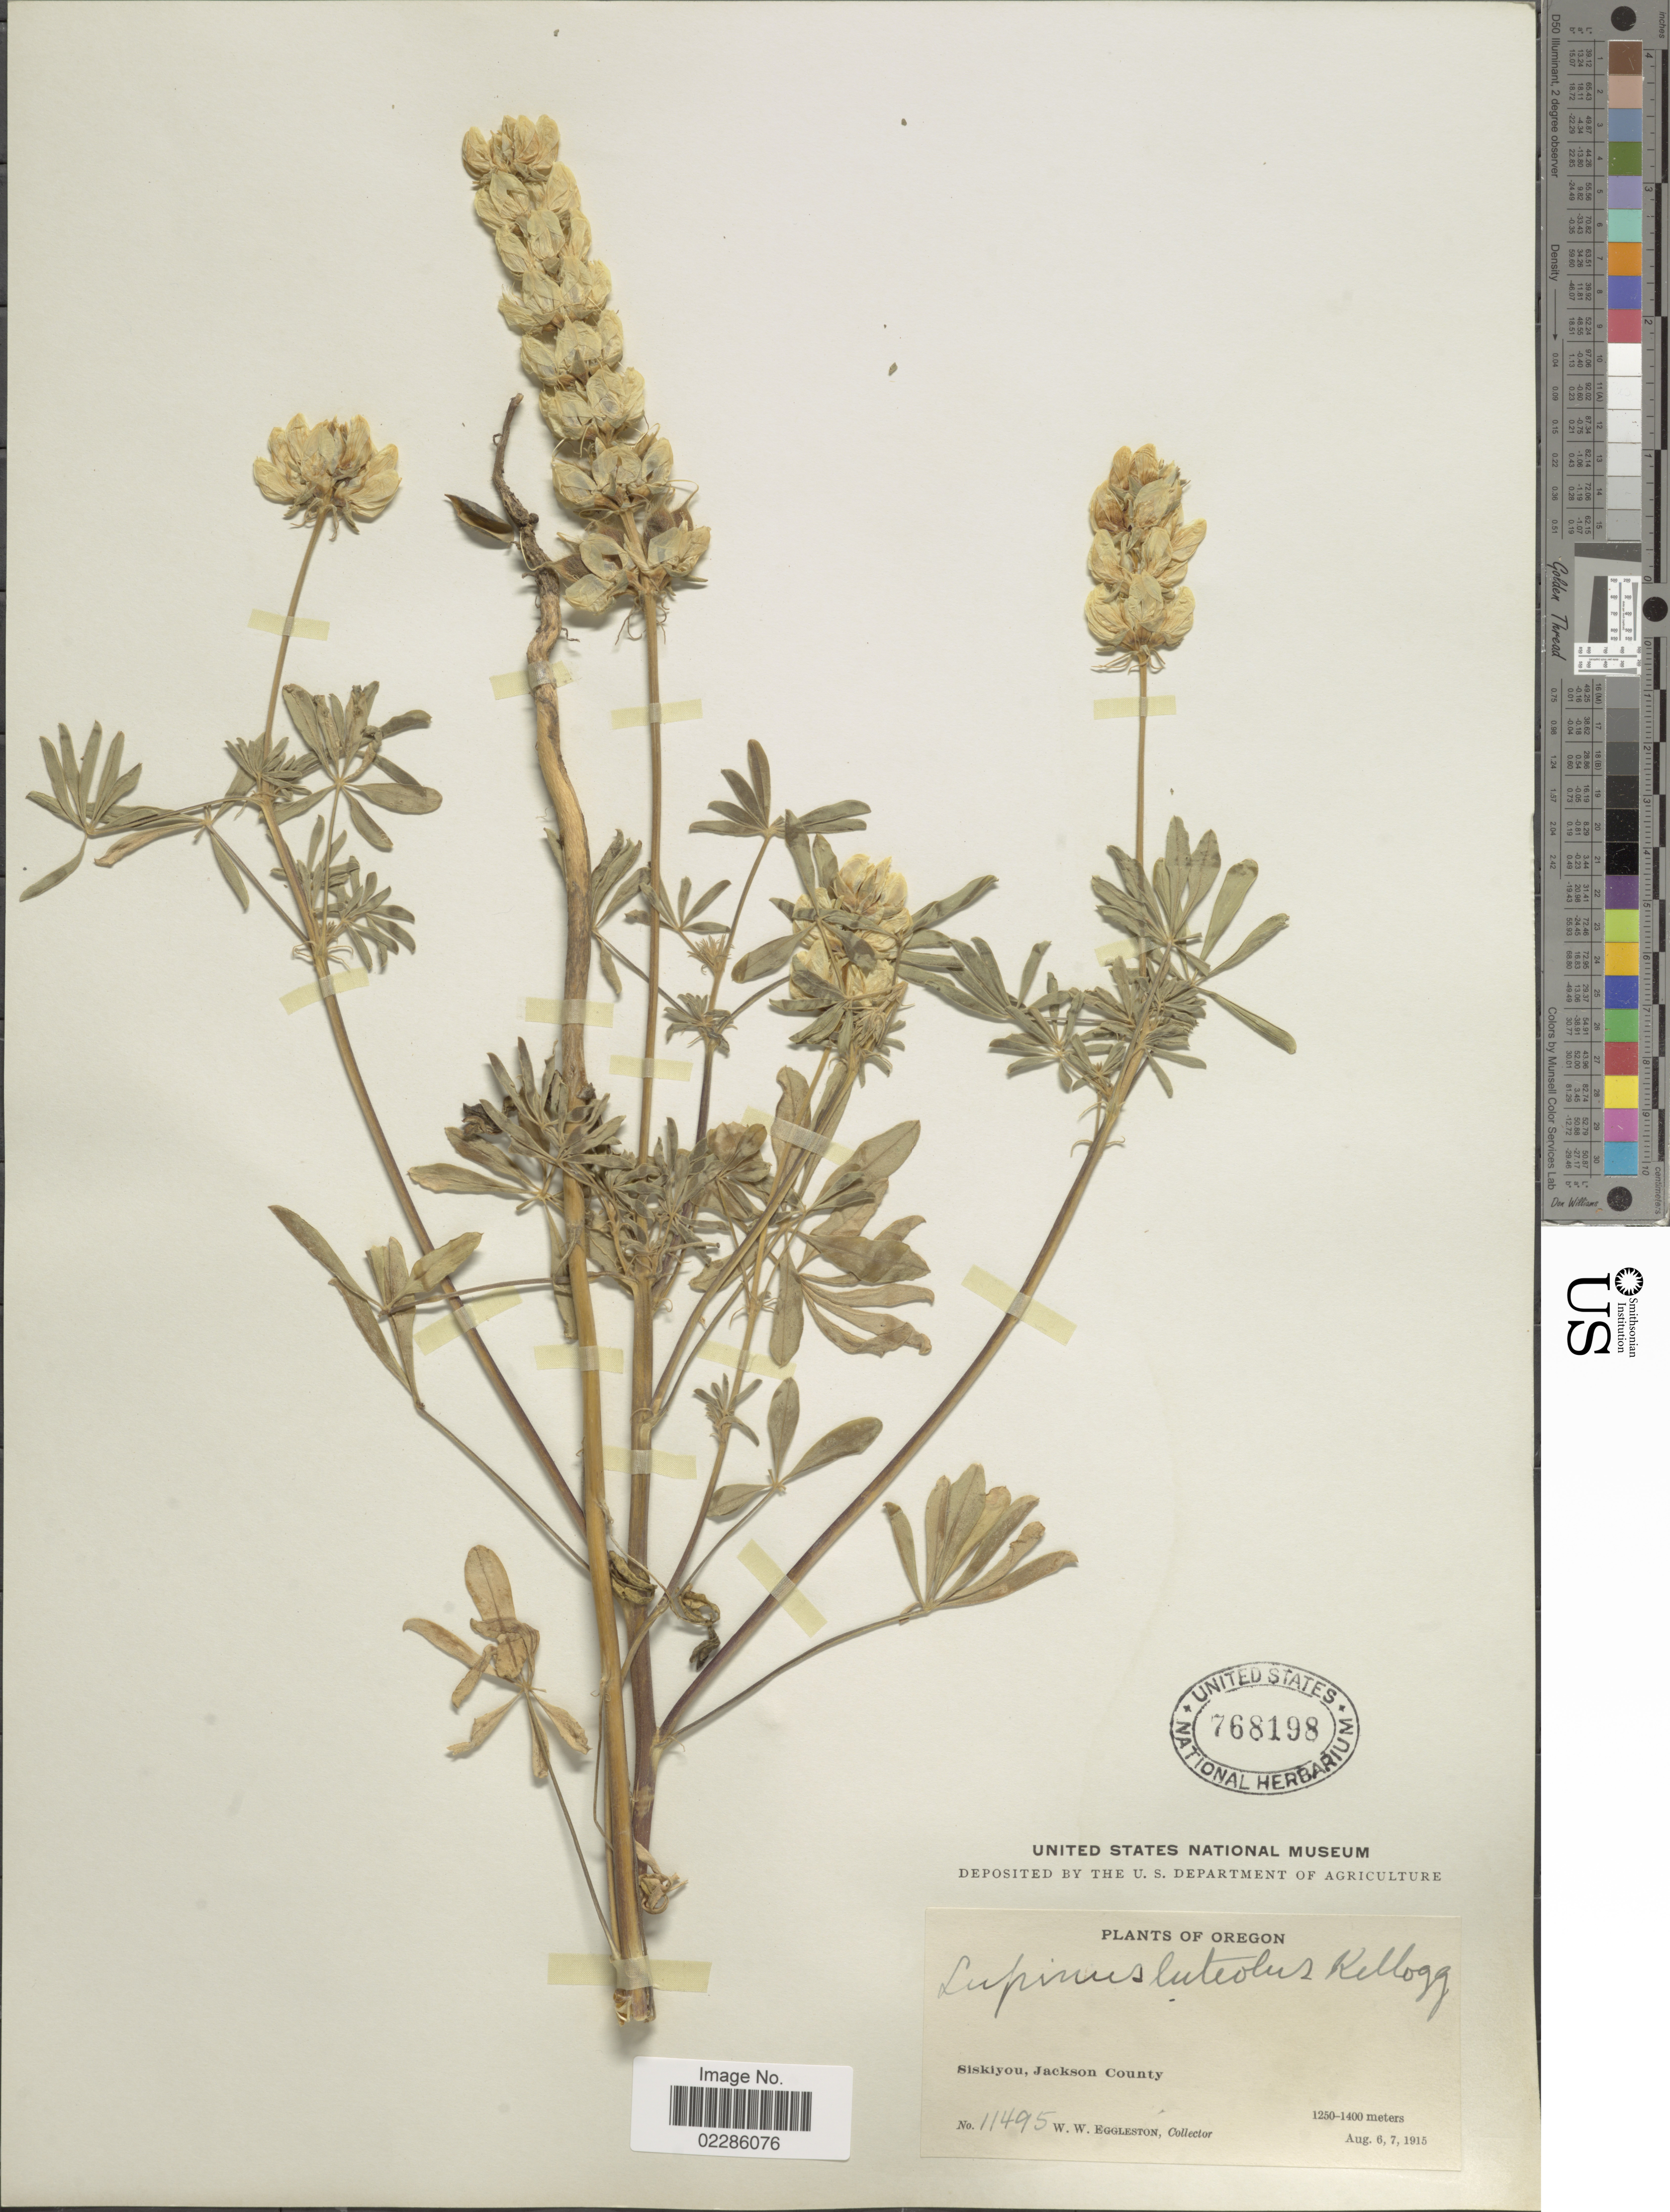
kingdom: Plantae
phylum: Tracheophyta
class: Magnoliopsida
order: Fabales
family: Fabaceae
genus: Lupinus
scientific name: Lupinus luteolus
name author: Kellogg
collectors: W. W. Eggleston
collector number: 11495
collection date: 1915-08-06/1915-08-07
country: United States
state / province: Oregon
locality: Siskiyou, Jackson County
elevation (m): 1250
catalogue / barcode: US 768198